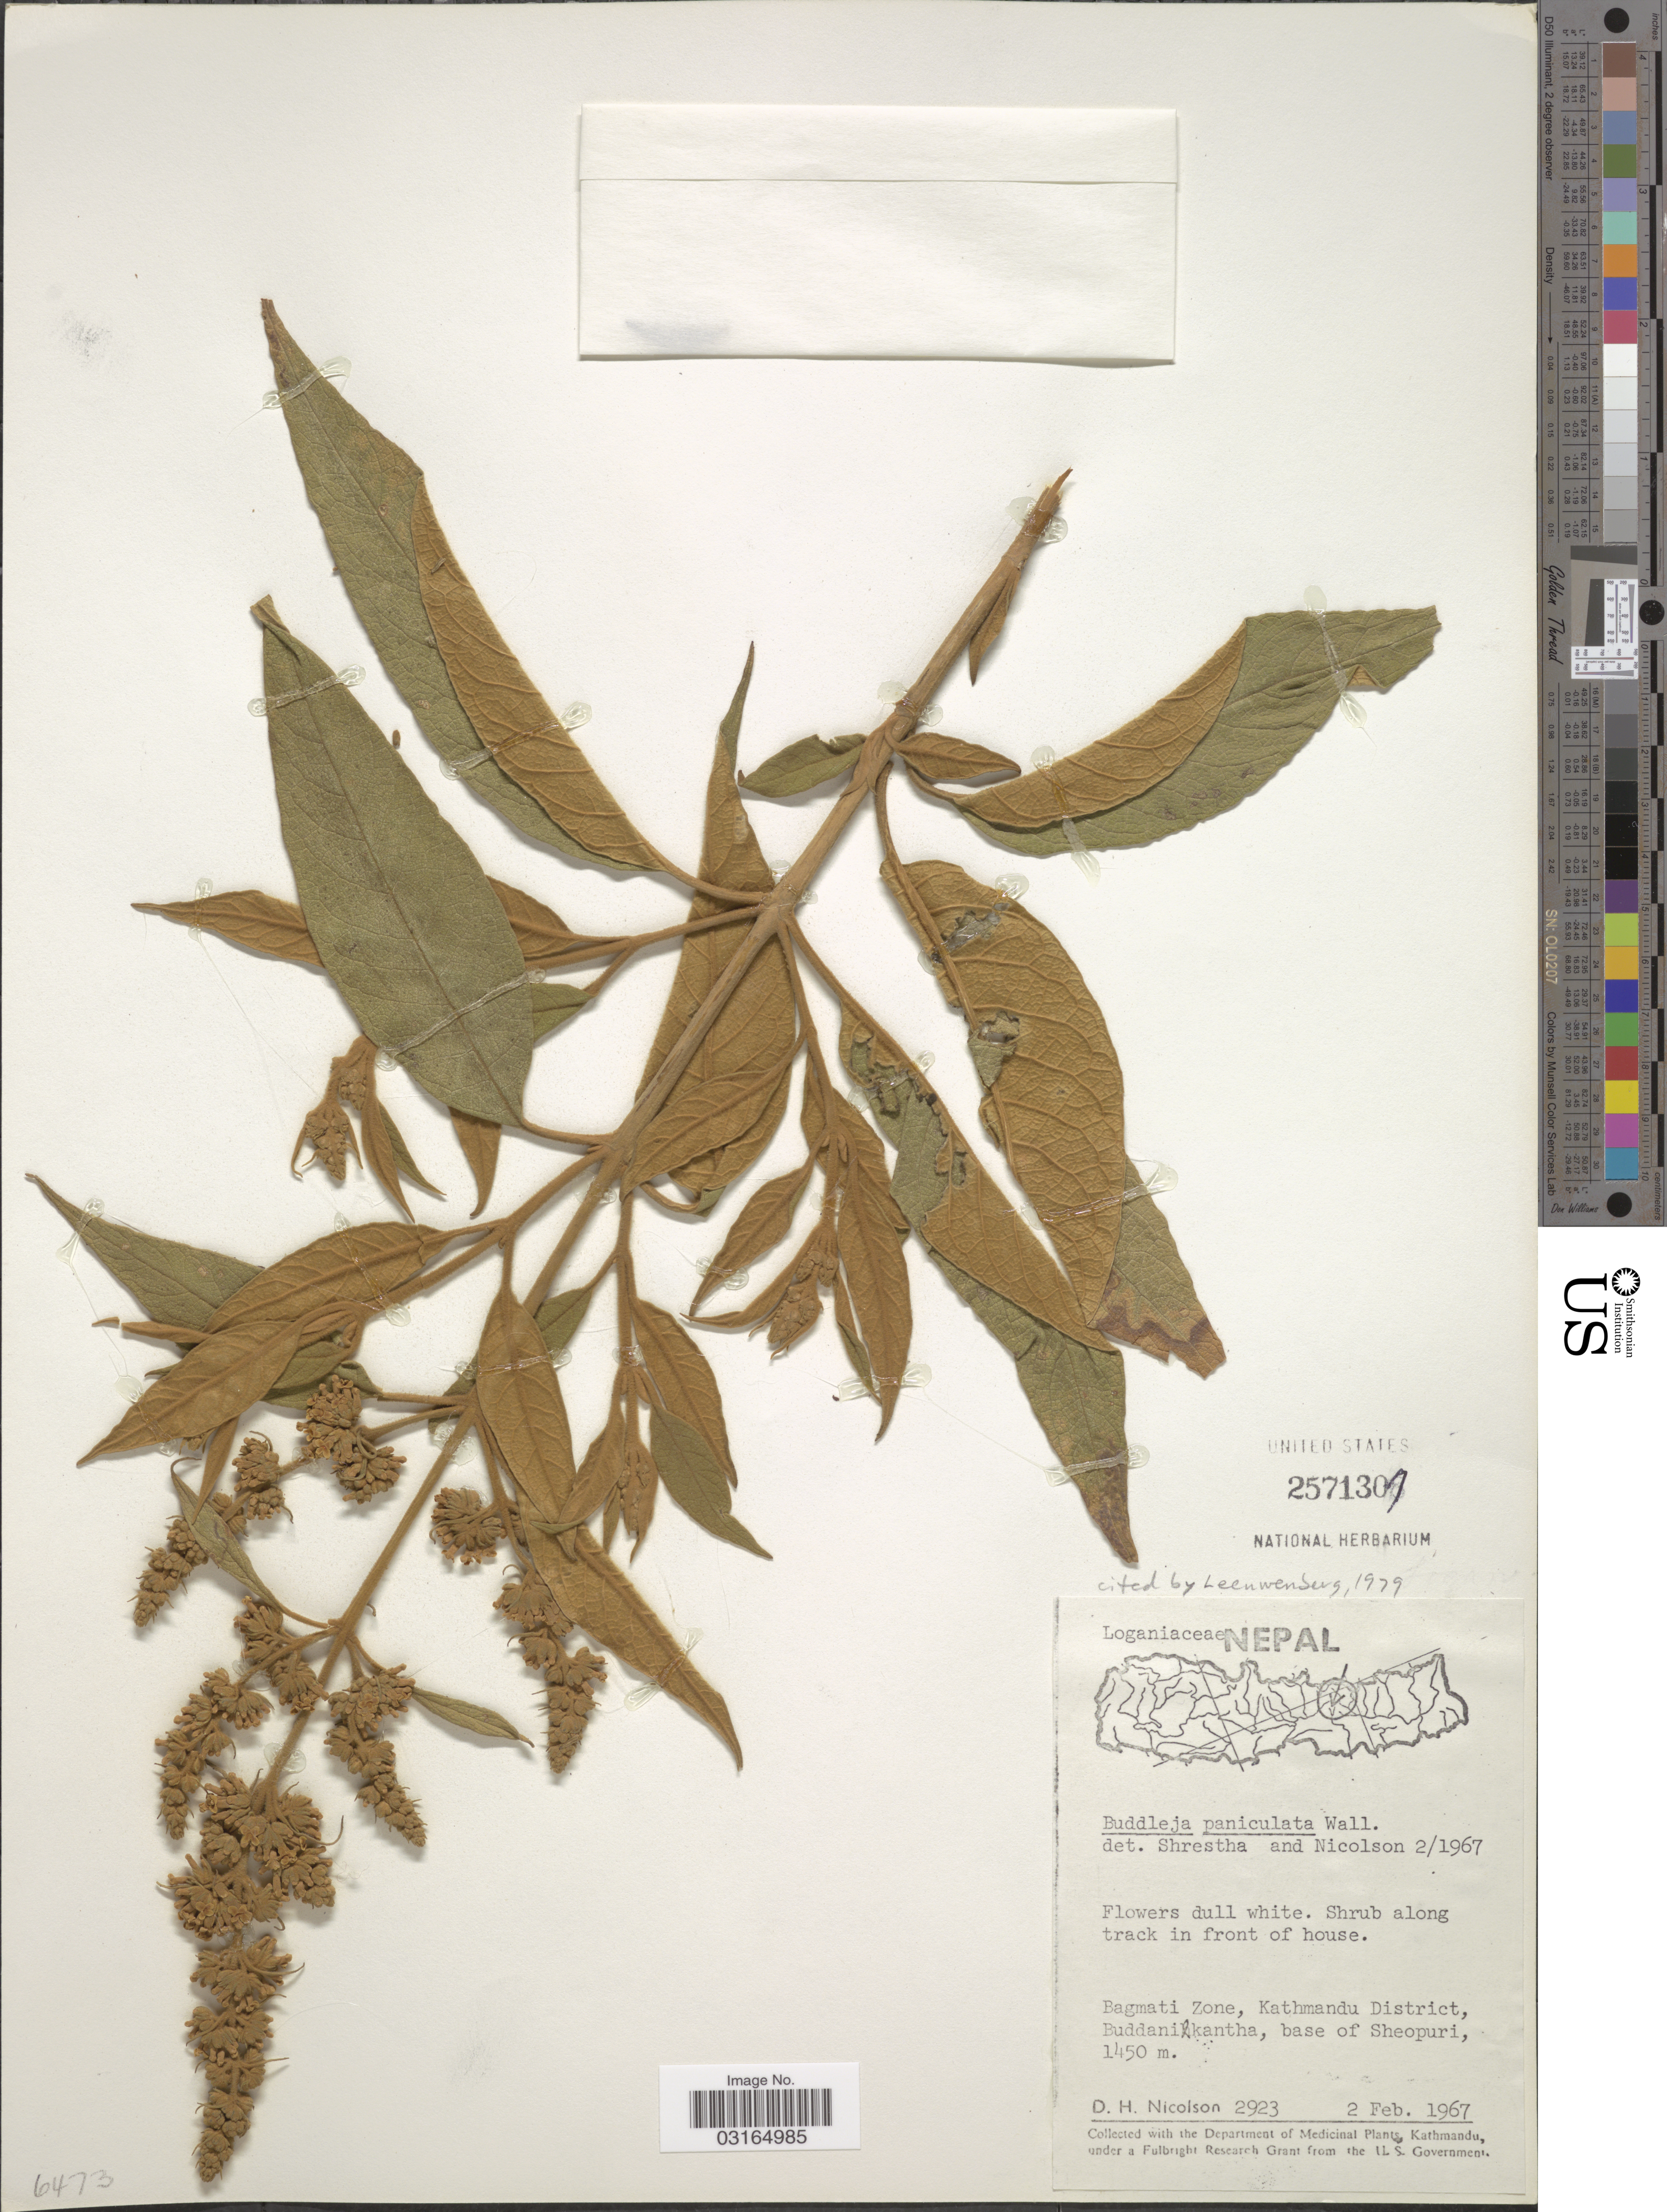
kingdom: Plantae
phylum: Tracheophyta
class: Magnoliopsida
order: Lamiales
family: Scrophulariaceae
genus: Buddleja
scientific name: Buddleja paniculata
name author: Wall.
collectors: D. H. Nicolson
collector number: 2923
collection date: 1967-02-02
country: Nepal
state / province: Bagmati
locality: Bagmati Zone, Kathmandu District, Buddani kantha [interpreted], base of Sheopuri.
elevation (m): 1450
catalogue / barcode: US 2571307